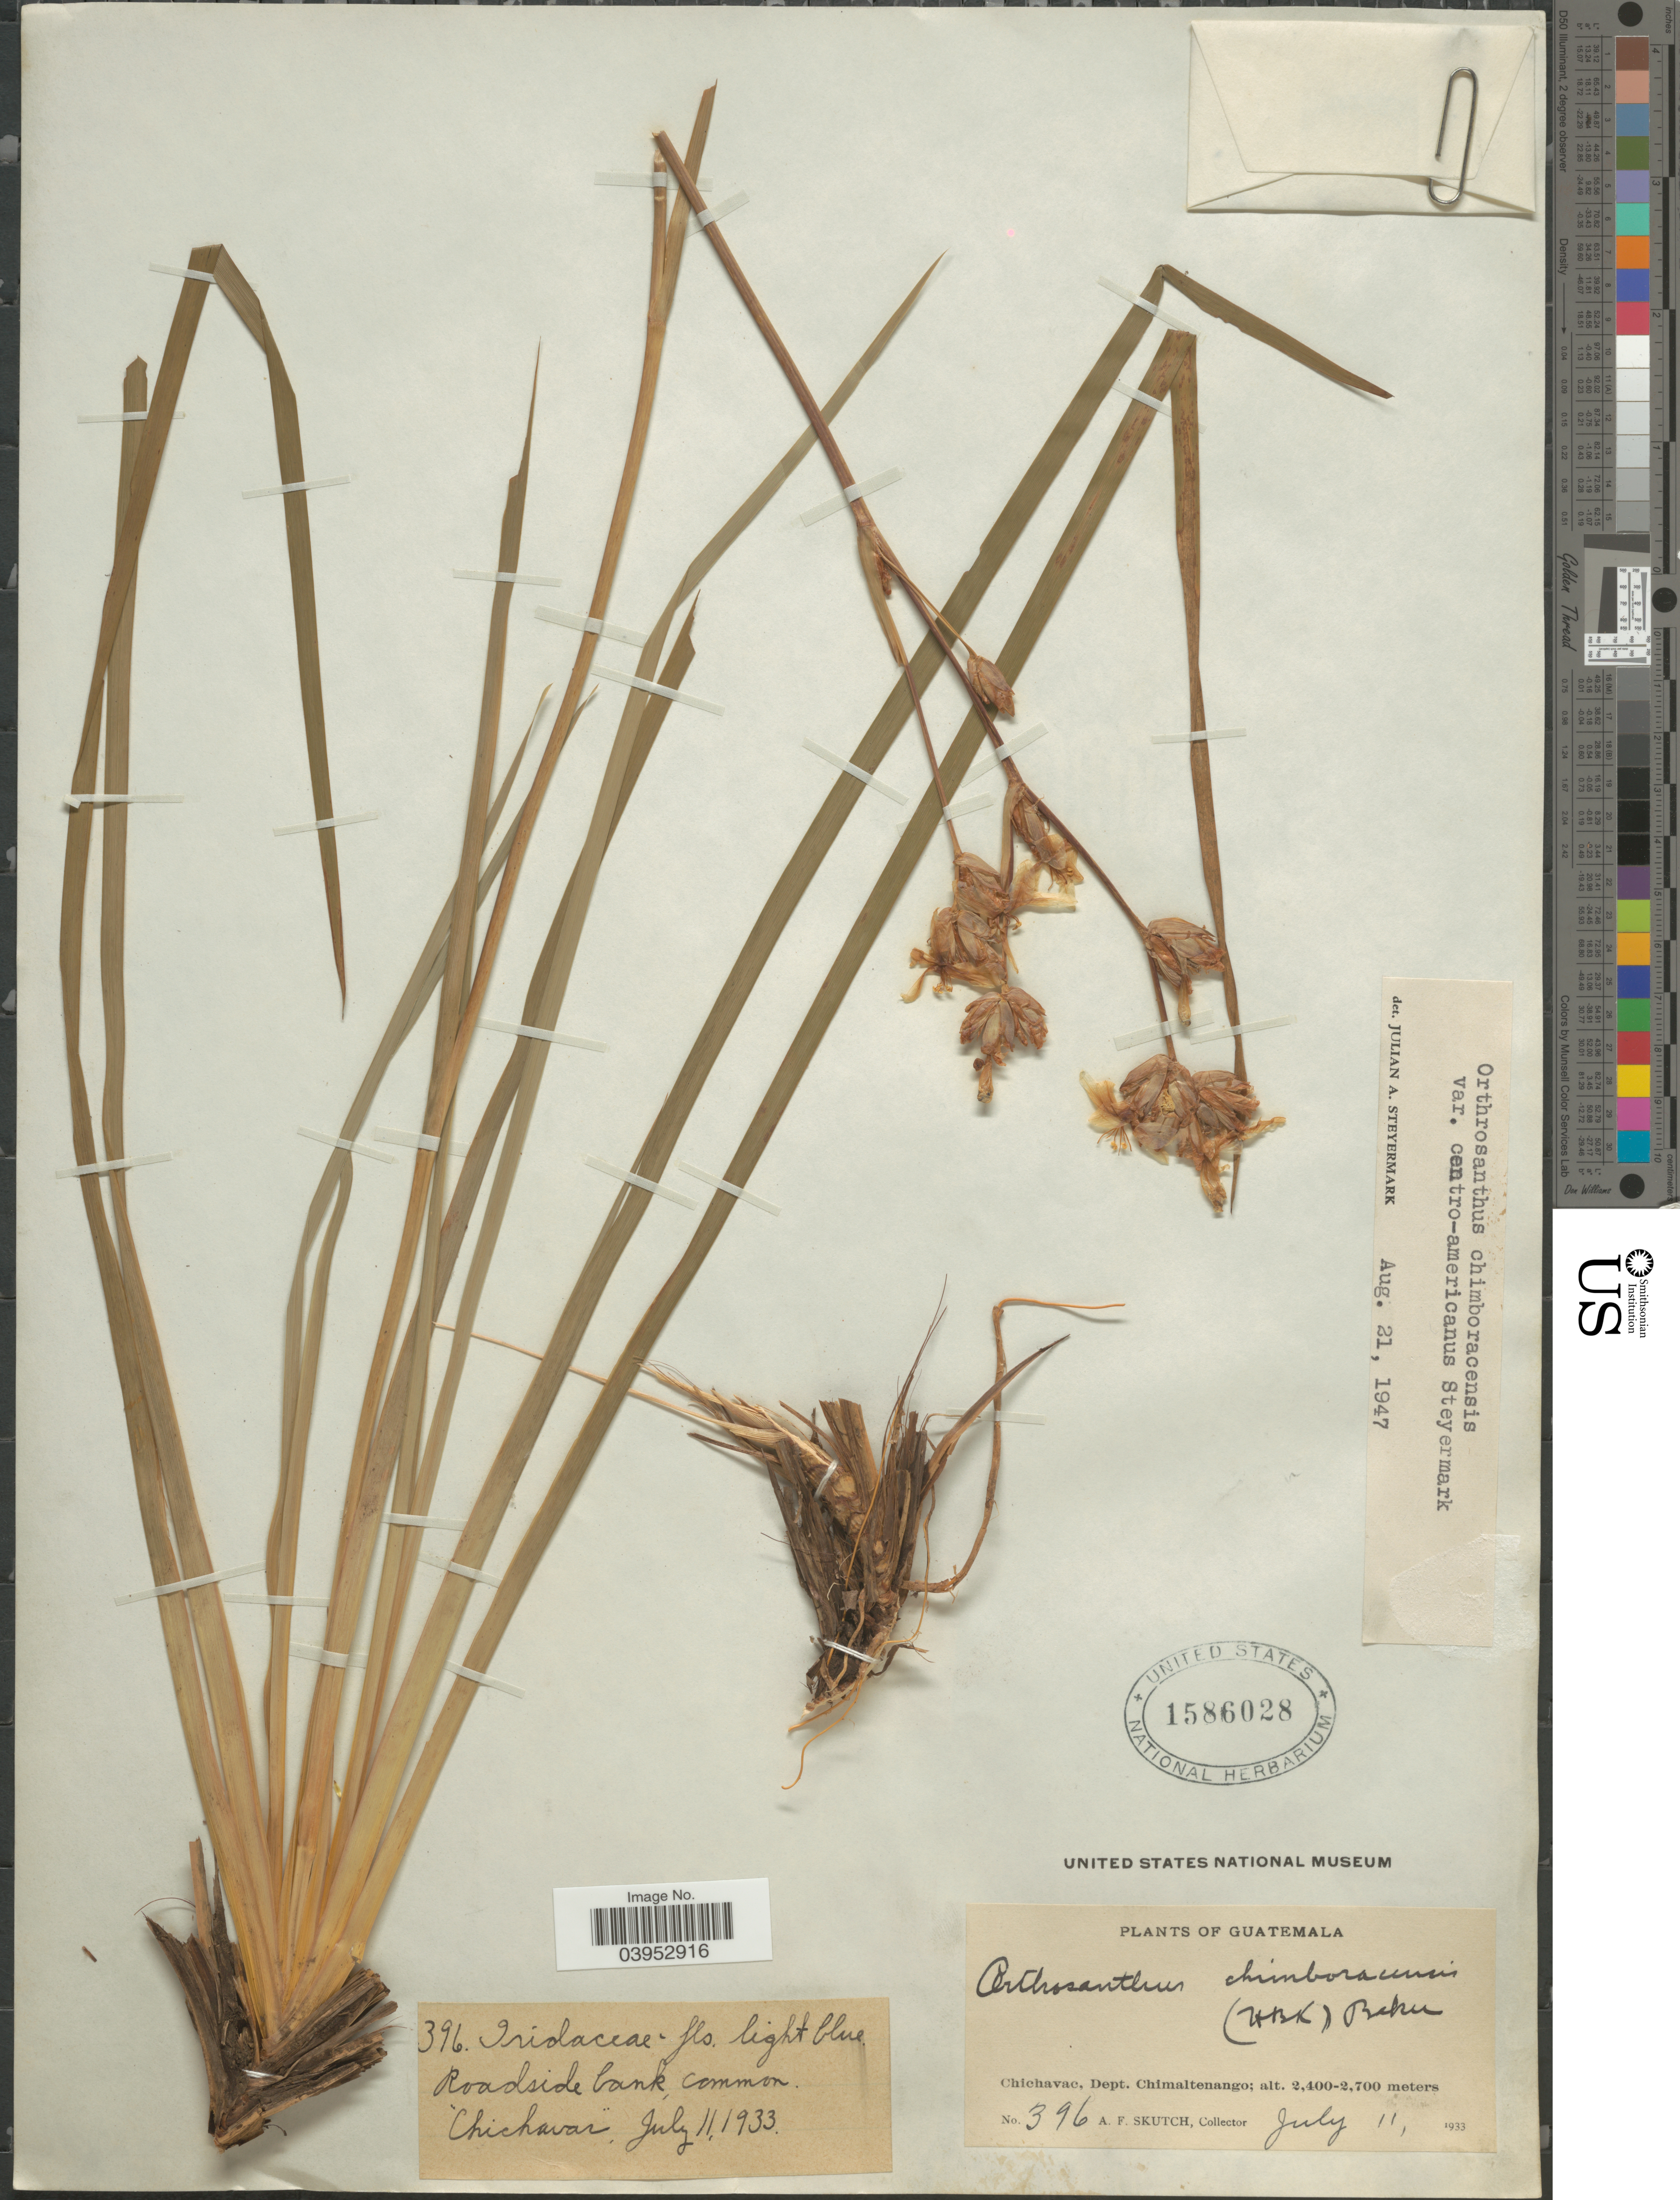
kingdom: Plantae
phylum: Tracheophyta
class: Liliopsida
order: Asparagales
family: Iridaceae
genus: Orthrosanthus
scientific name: Orthrosanthus chimboracensis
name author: (Kunth) Baker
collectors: A. F. Skutch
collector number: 396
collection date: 1933-07-11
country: Guatemala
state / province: Chimaltenango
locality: Chichavac, Dept. Chimaltenango.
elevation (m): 2400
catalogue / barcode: US 1586028